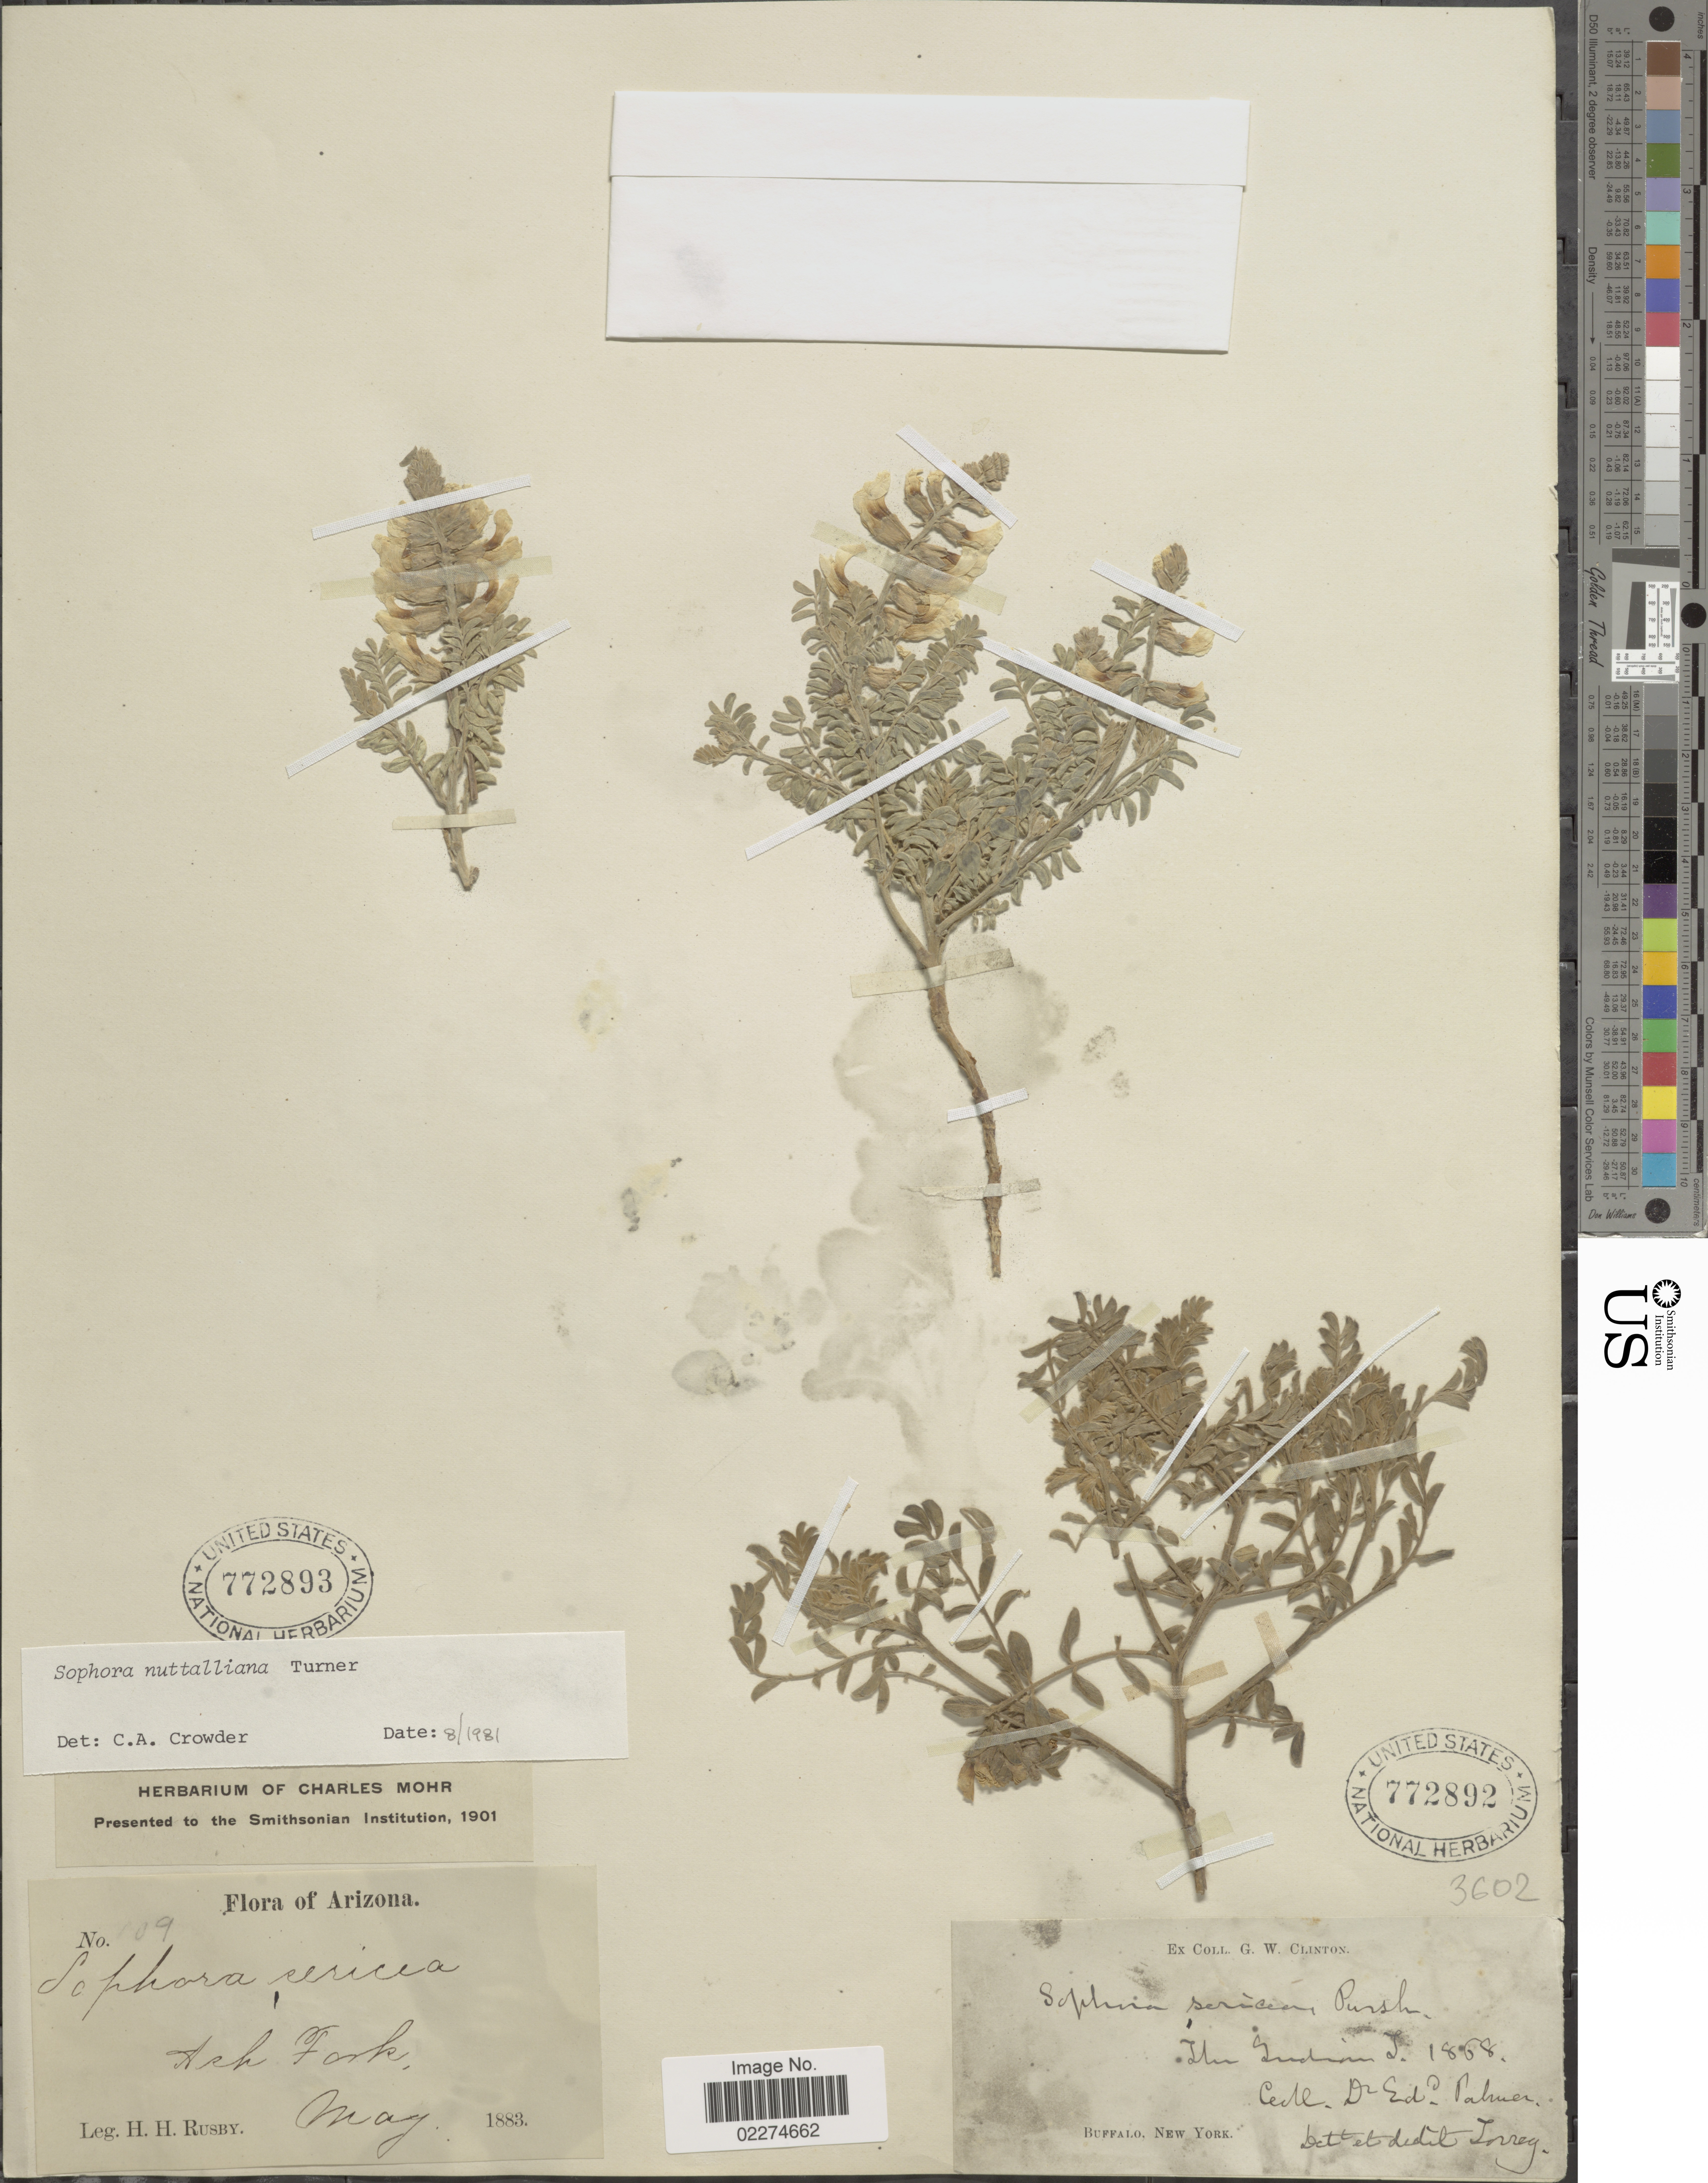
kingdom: Plantae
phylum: Tracheophyta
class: Magnoliopsida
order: Fabales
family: Fabaceae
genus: Sophora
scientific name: Sophora nuttalliana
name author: B.L. Turner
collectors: ex herb. G. W. Clinton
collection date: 1868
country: United States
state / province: New York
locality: Buffalo, New York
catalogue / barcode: US 772892-2